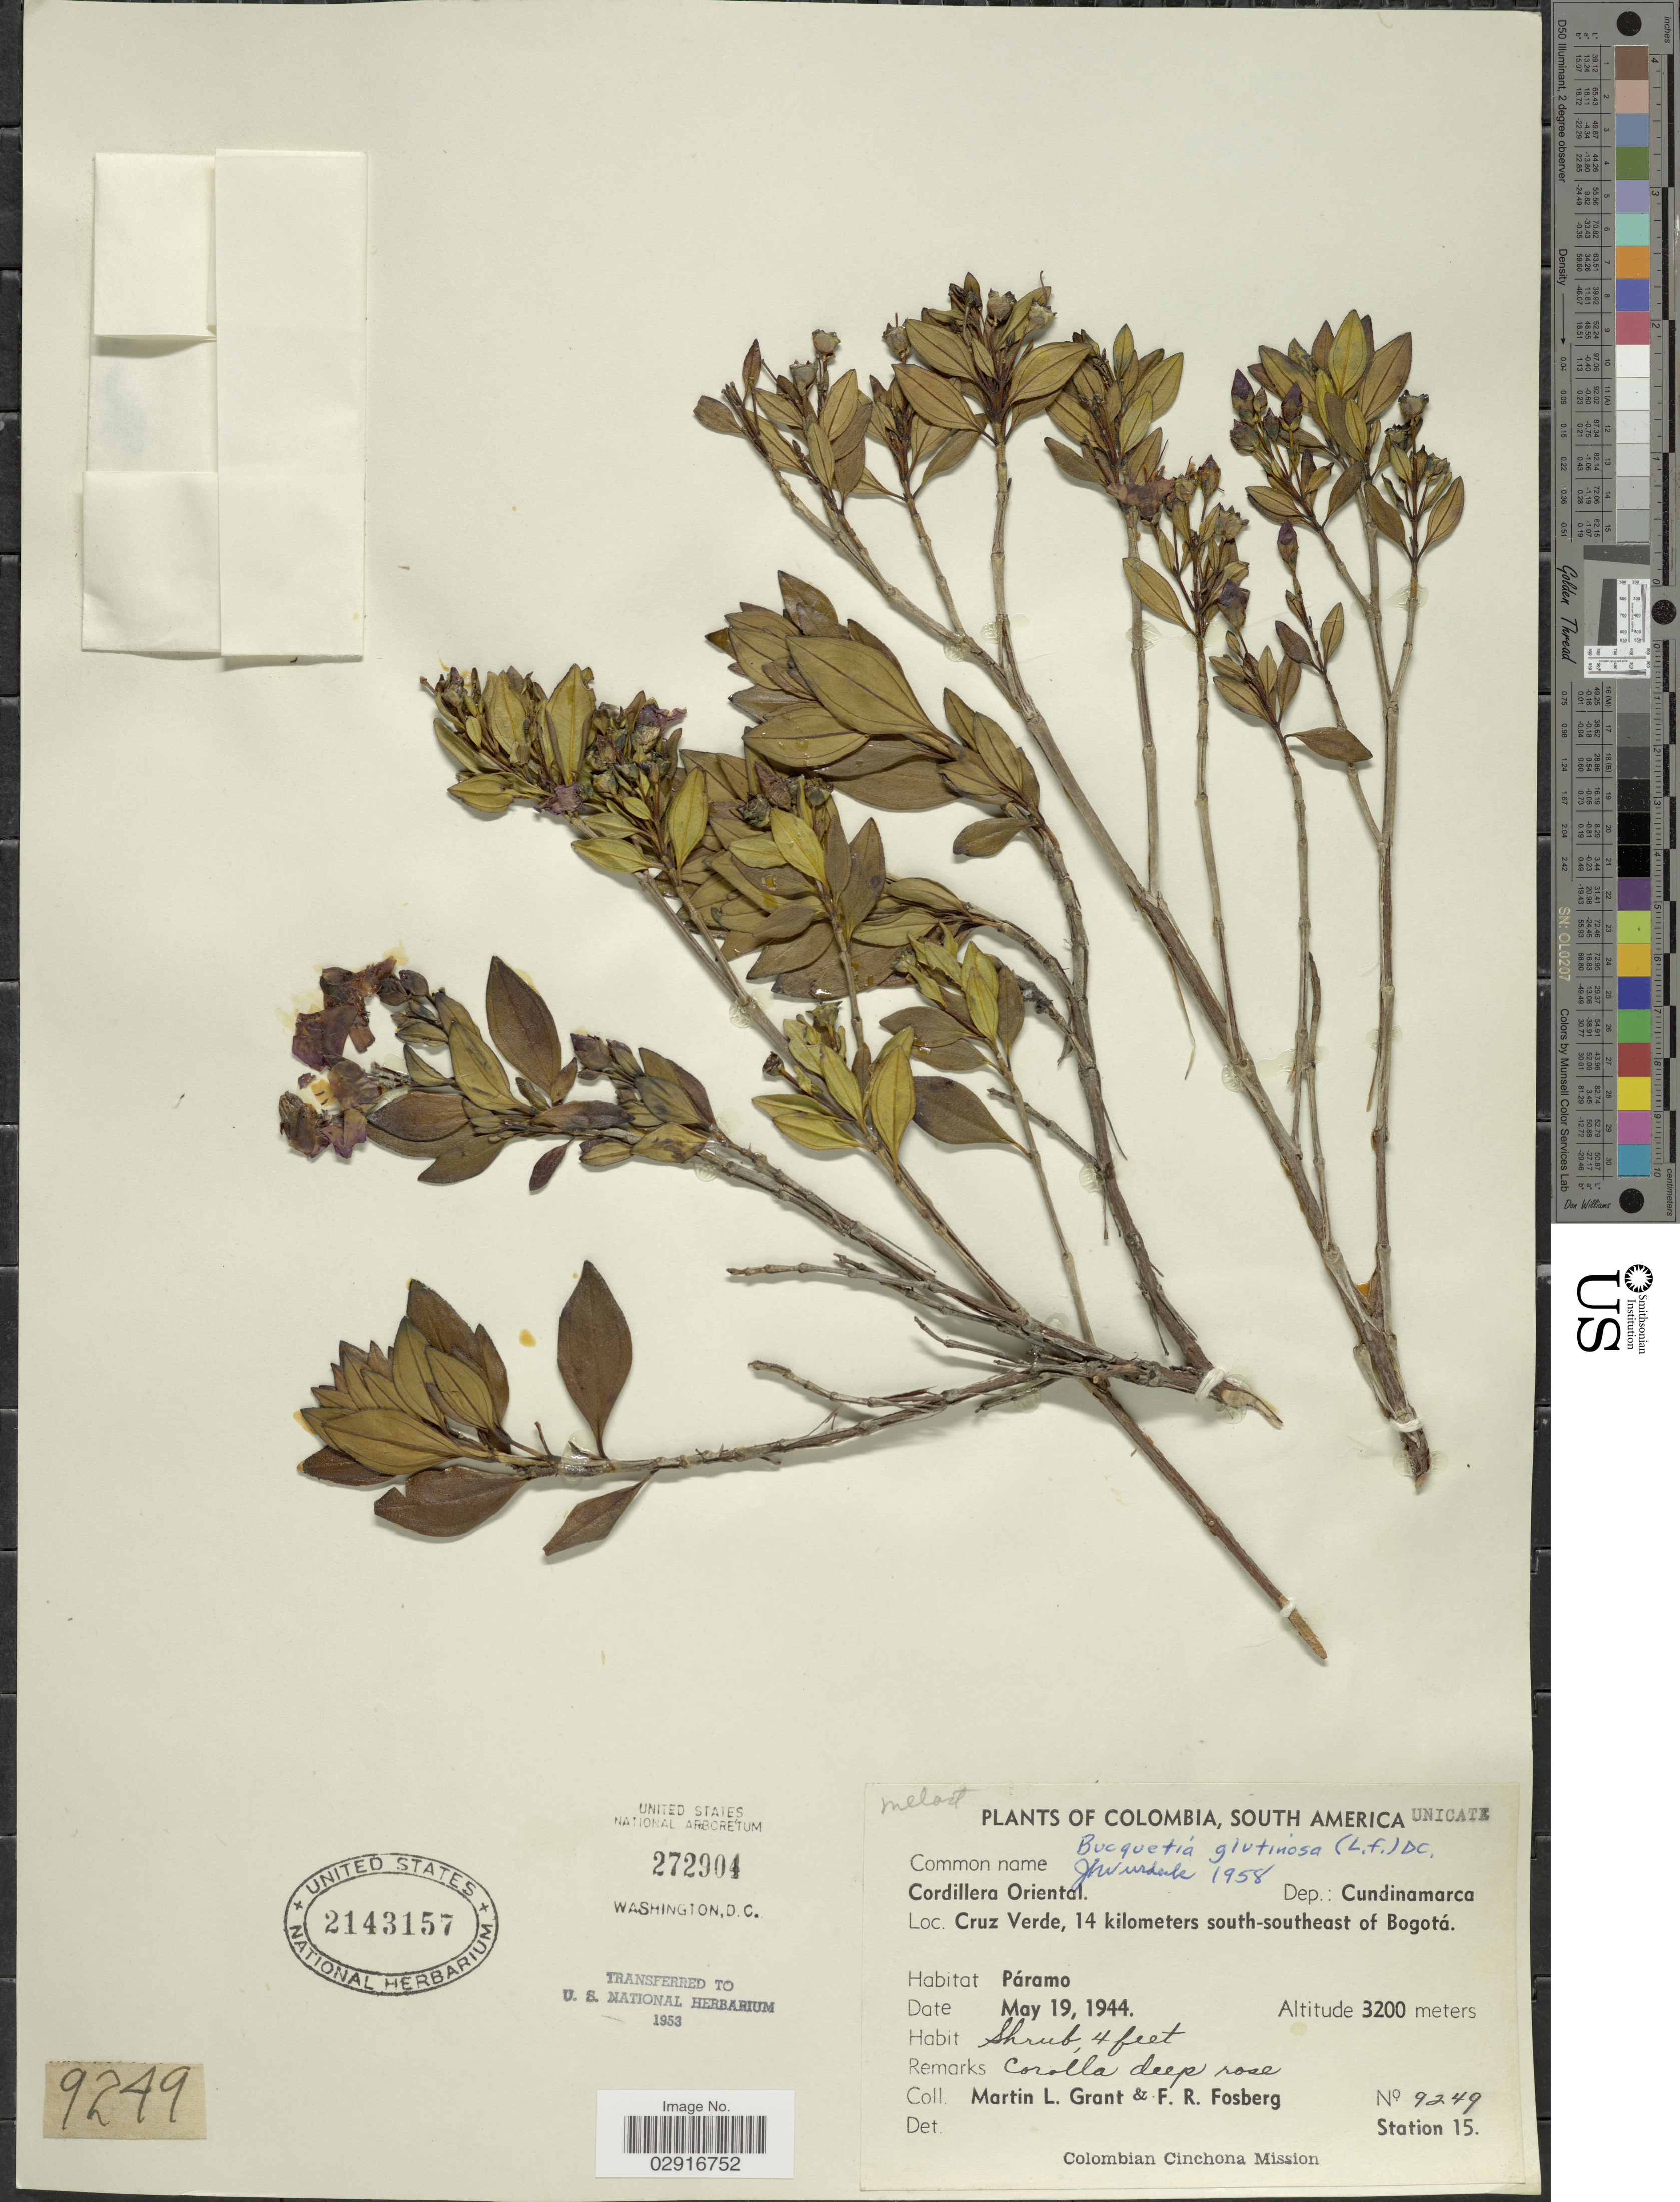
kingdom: Plantae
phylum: Tracheophyta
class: Magnoliopsida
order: Myrtales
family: Melastomataceae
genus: Bucquetia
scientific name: Bucquetia glutinosa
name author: DC.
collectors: M. L. Grant & F. R. Fosberg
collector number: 9249/15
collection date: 1944-05-19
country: Colombia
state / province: Cundinamarca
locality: Cordillera Oriental. Dep.: Cundinamarca. Cruz Verde, 14 kilometers south-southeast of Bogotá.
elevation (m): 3200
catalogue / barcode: US 2143157